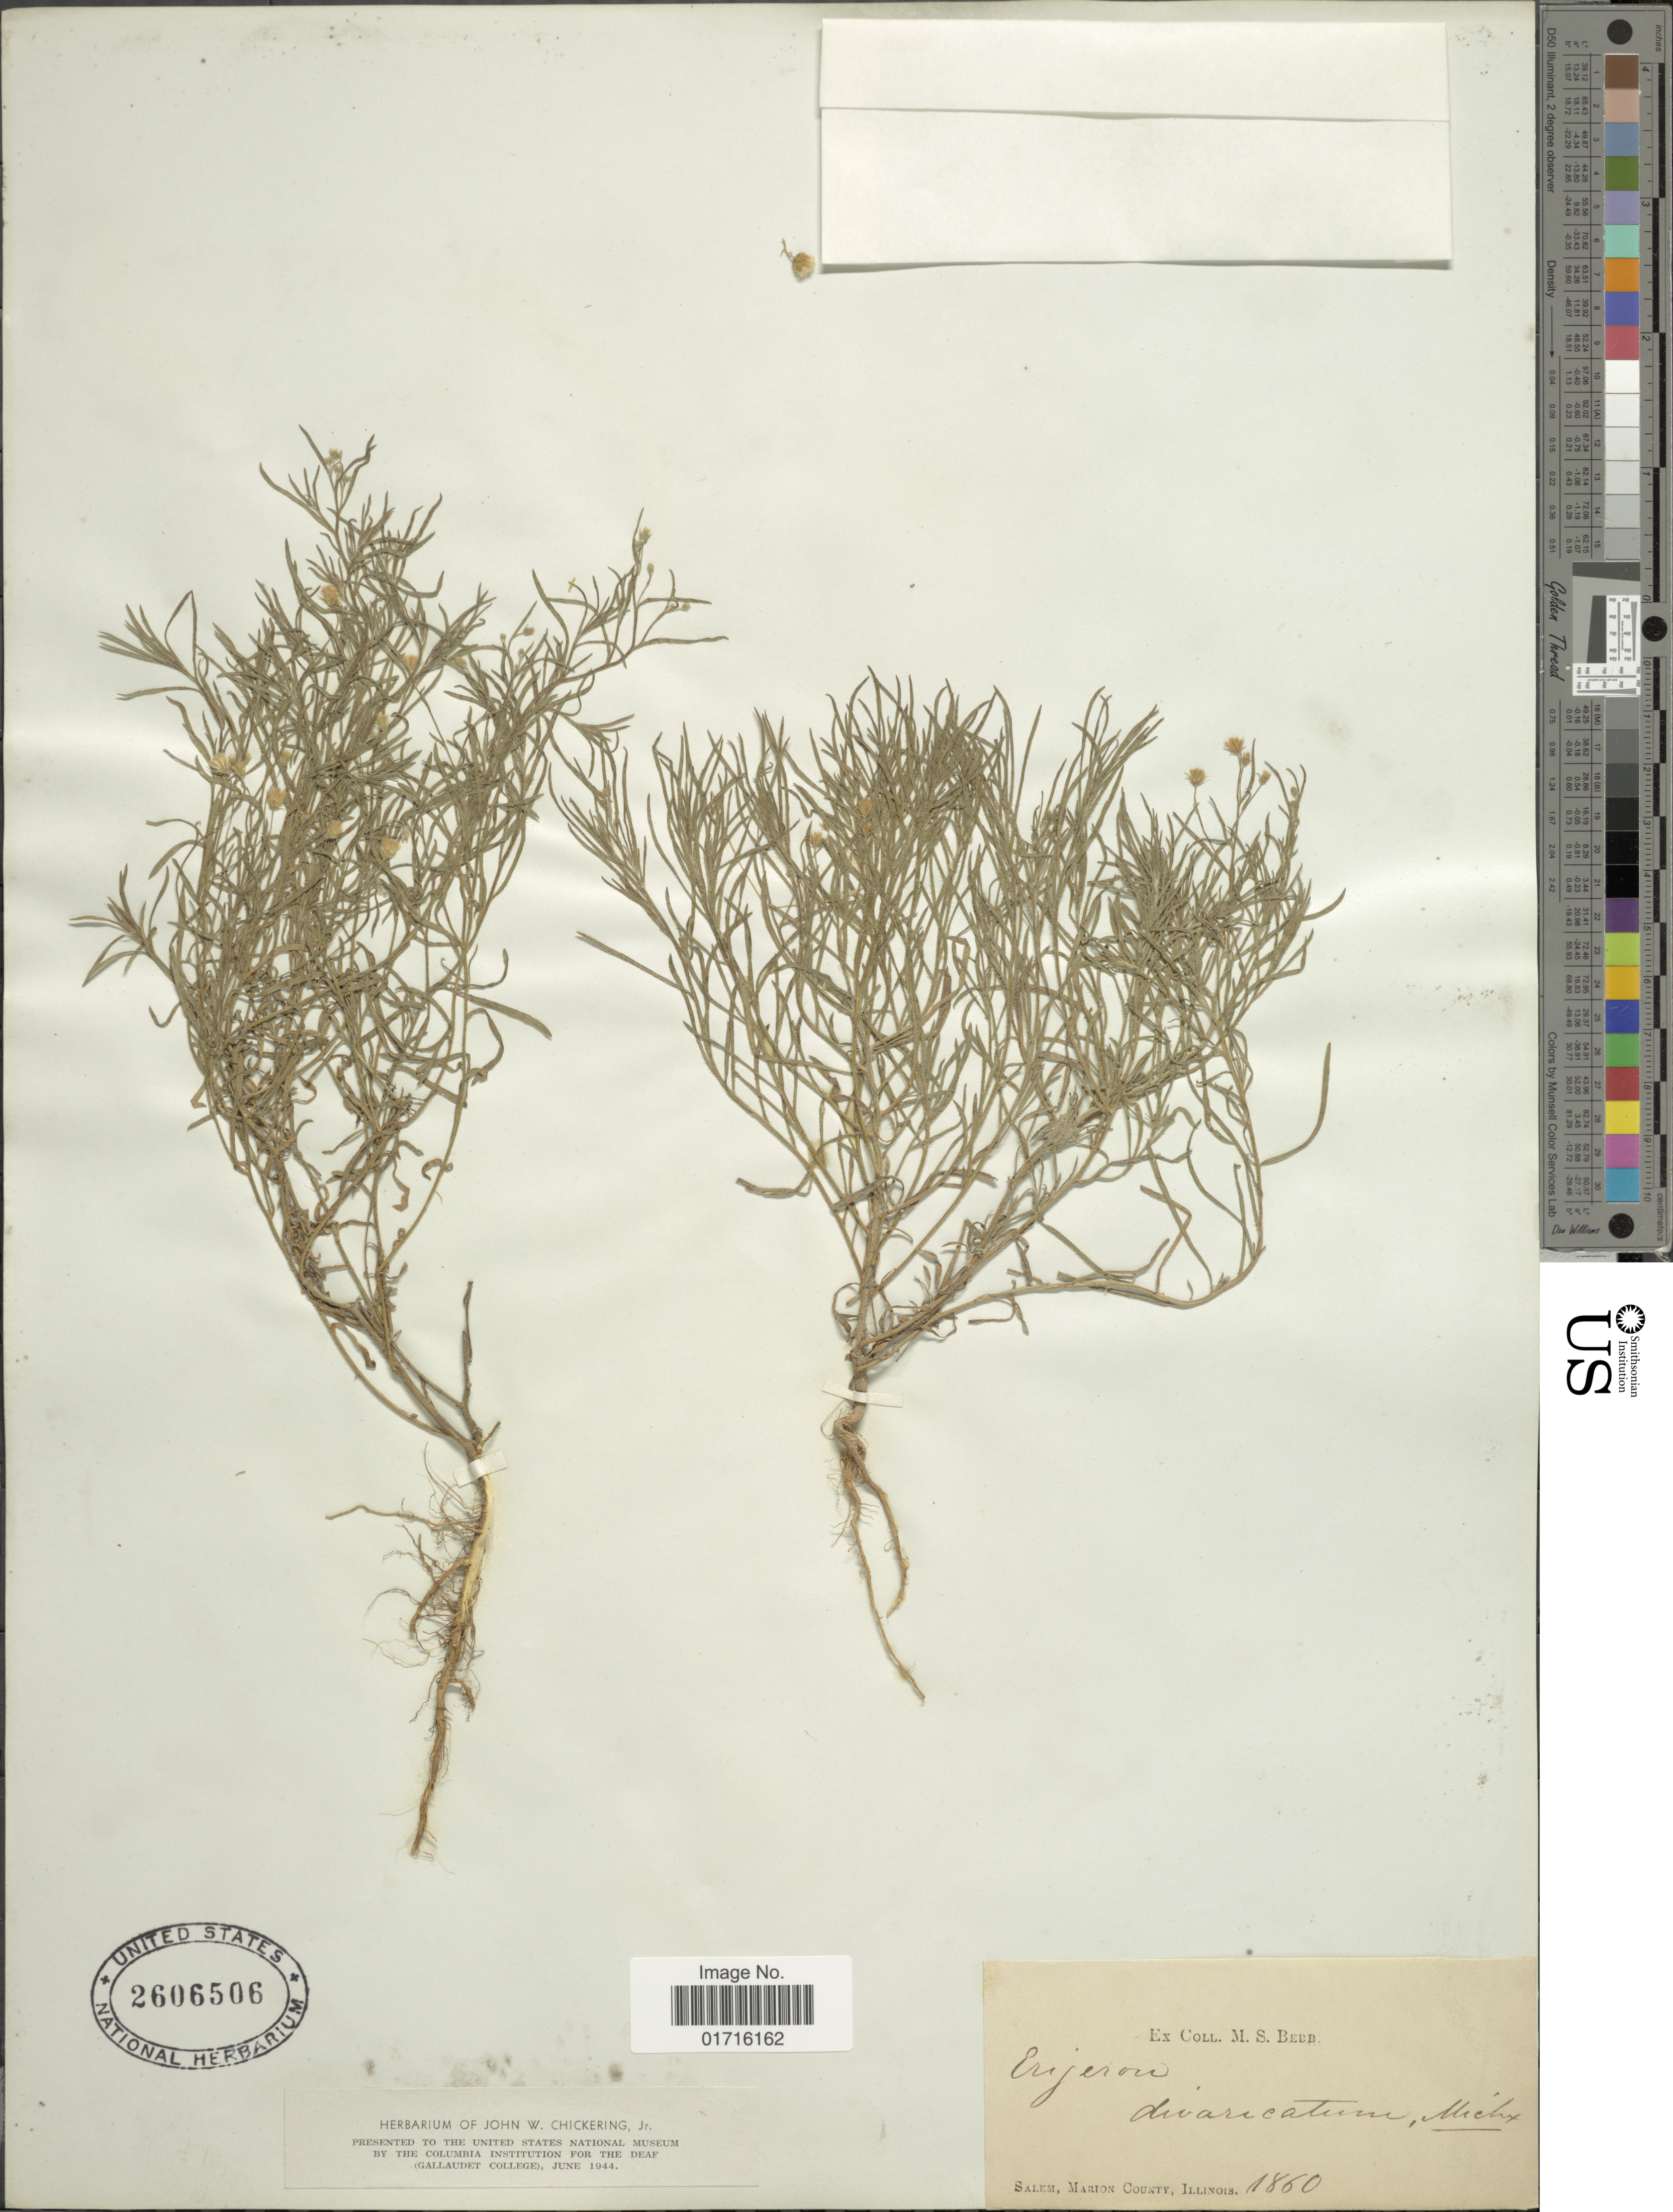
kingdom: Plantae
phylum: Tracheophyta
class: Magnoliopsida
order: Asterales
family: Asteraceae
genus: Conyza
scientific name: Conyza divaricata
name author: Spreng.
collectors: M. Bebb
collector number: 1860?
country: United States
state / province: Illinois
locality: Salem, Marion County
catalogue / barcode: US 2606506